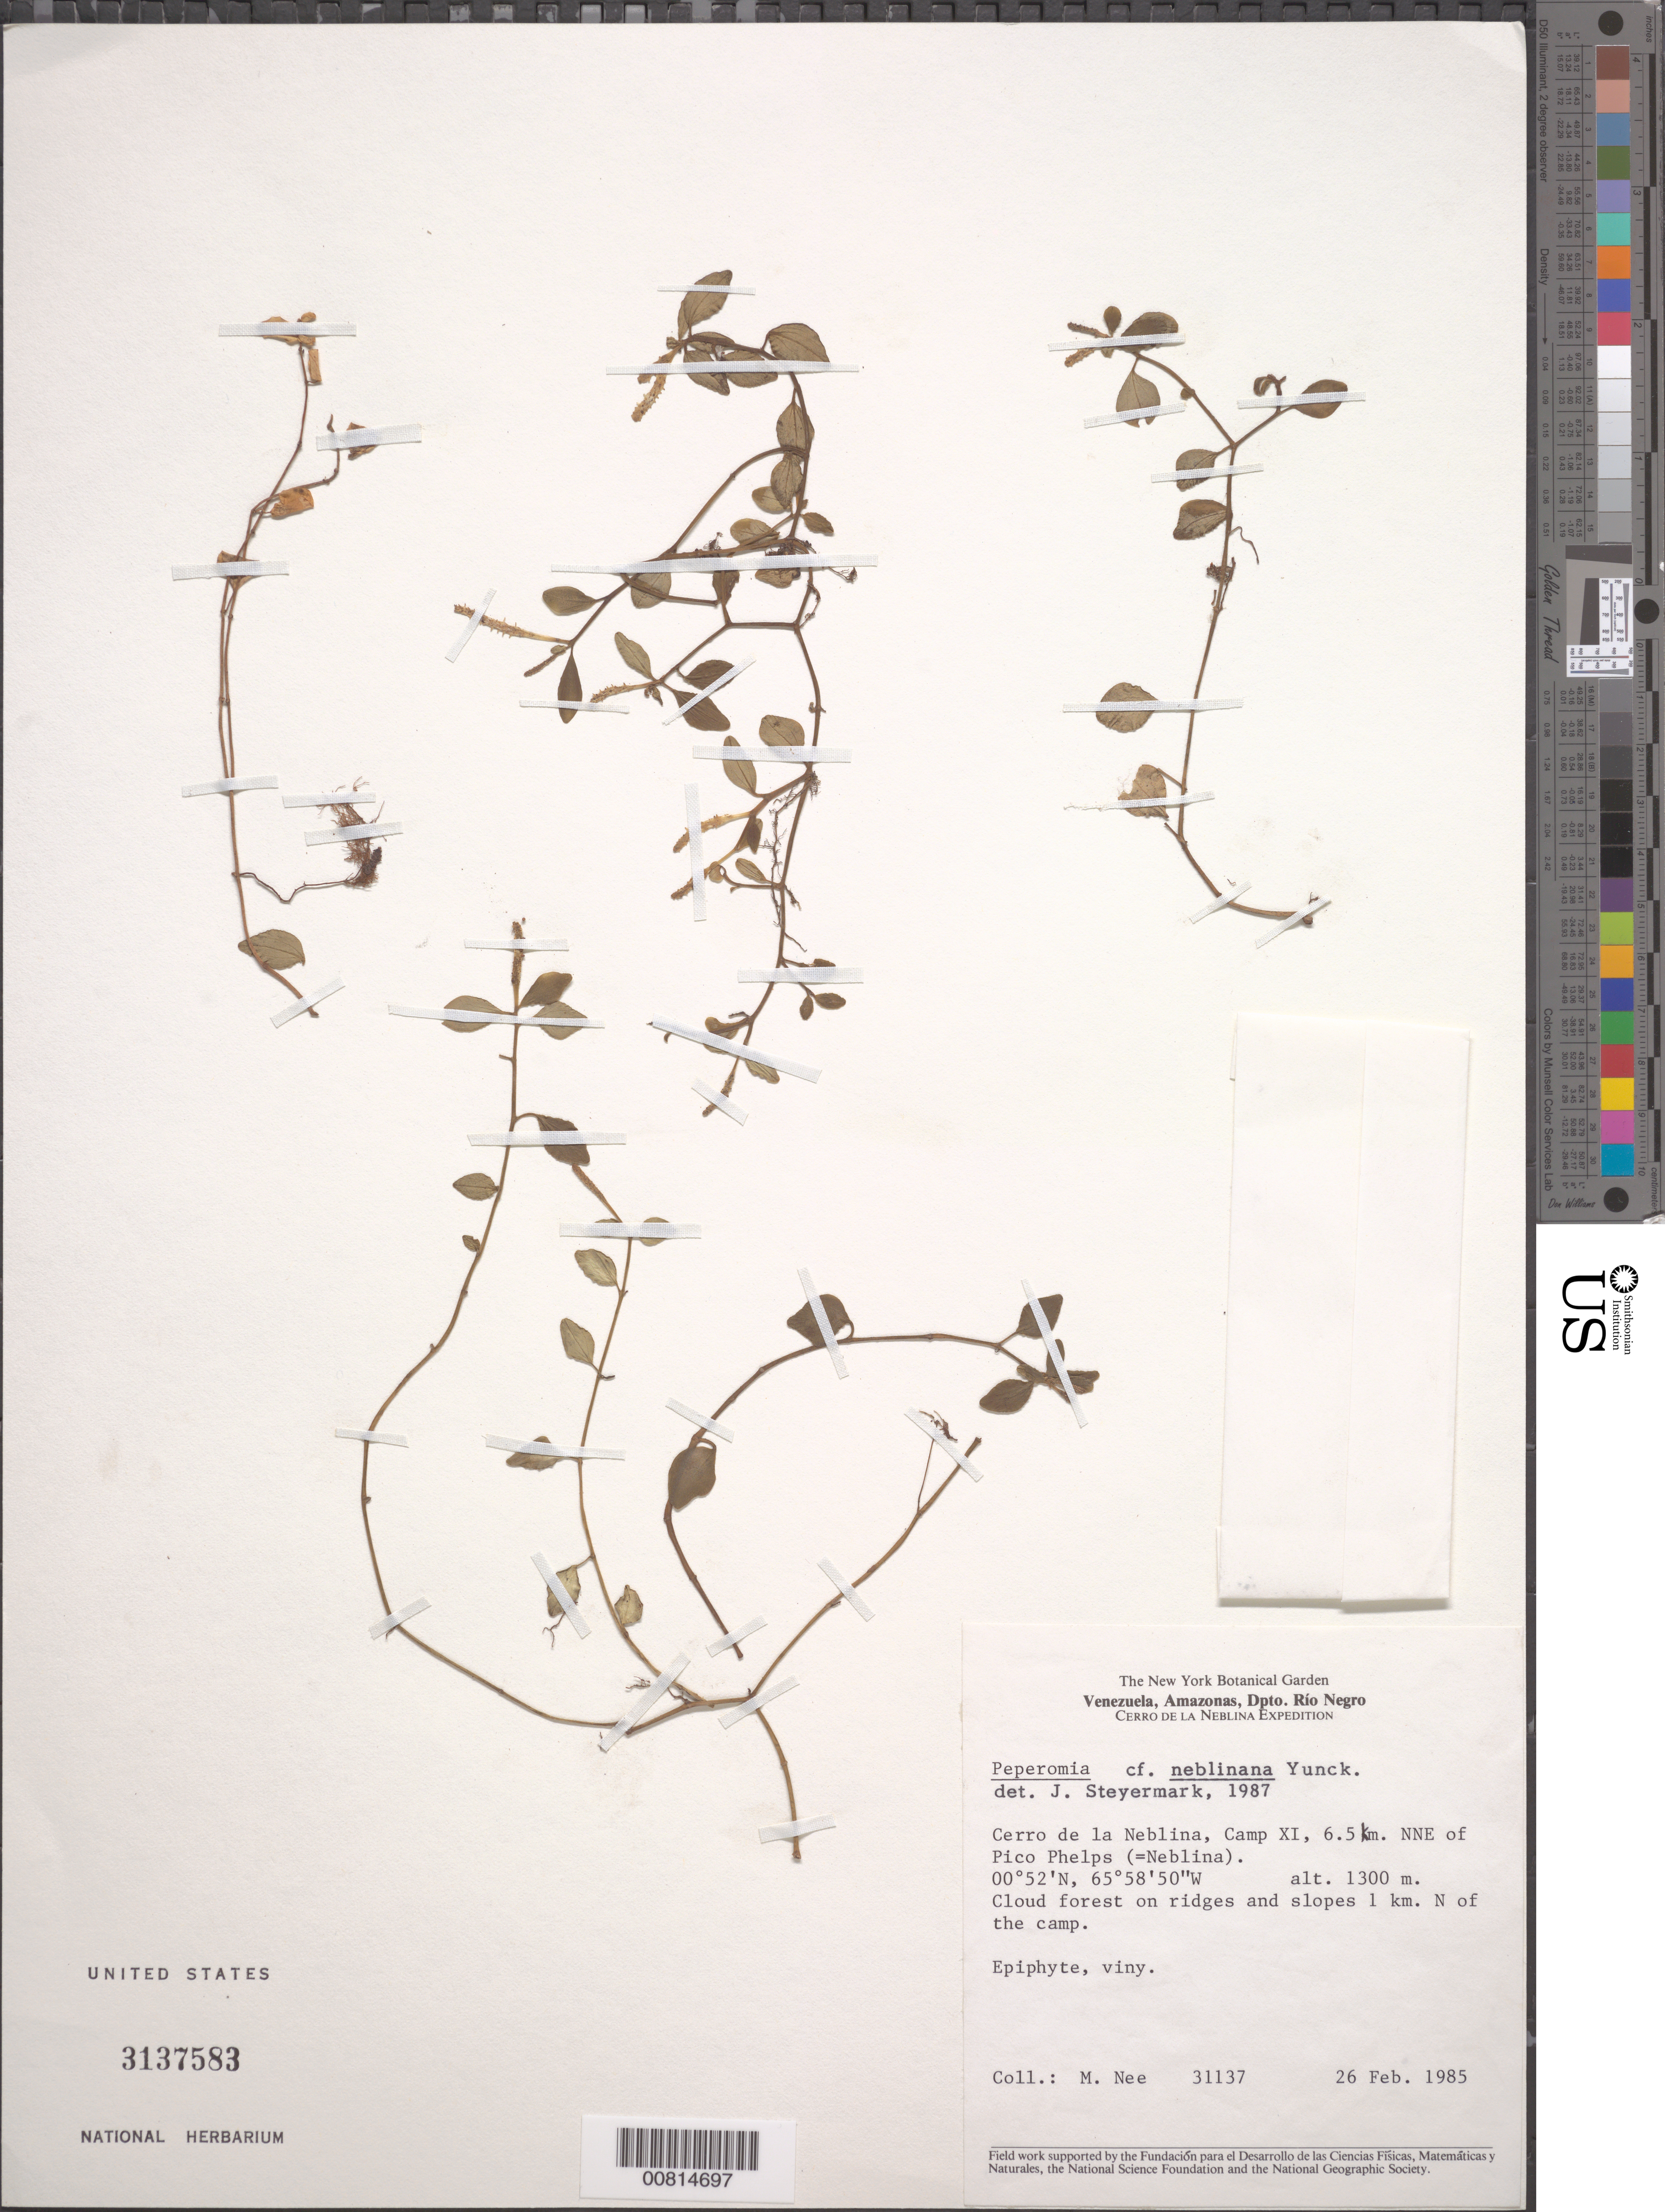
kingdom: Plantae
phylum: Tracheophyta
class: Magnoliopsida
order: Piperales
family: Piperaceae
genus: Peperomia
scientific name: Peperomia neblinana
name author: Yunck.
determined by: Steyermark, Julian A., (VEN)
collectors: M. Nee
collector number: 31137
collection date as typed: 26-Feb-85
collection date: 1985-02-26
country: Venezuela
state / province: Amazonas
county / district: Río Negro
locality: Cerro de la Neblina, Camp XI, 6.5 km NNE of Pico Phelps (=Neblina)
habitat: Cloud forest on ridges and slopes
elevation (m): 1300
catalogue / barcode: US 3137583